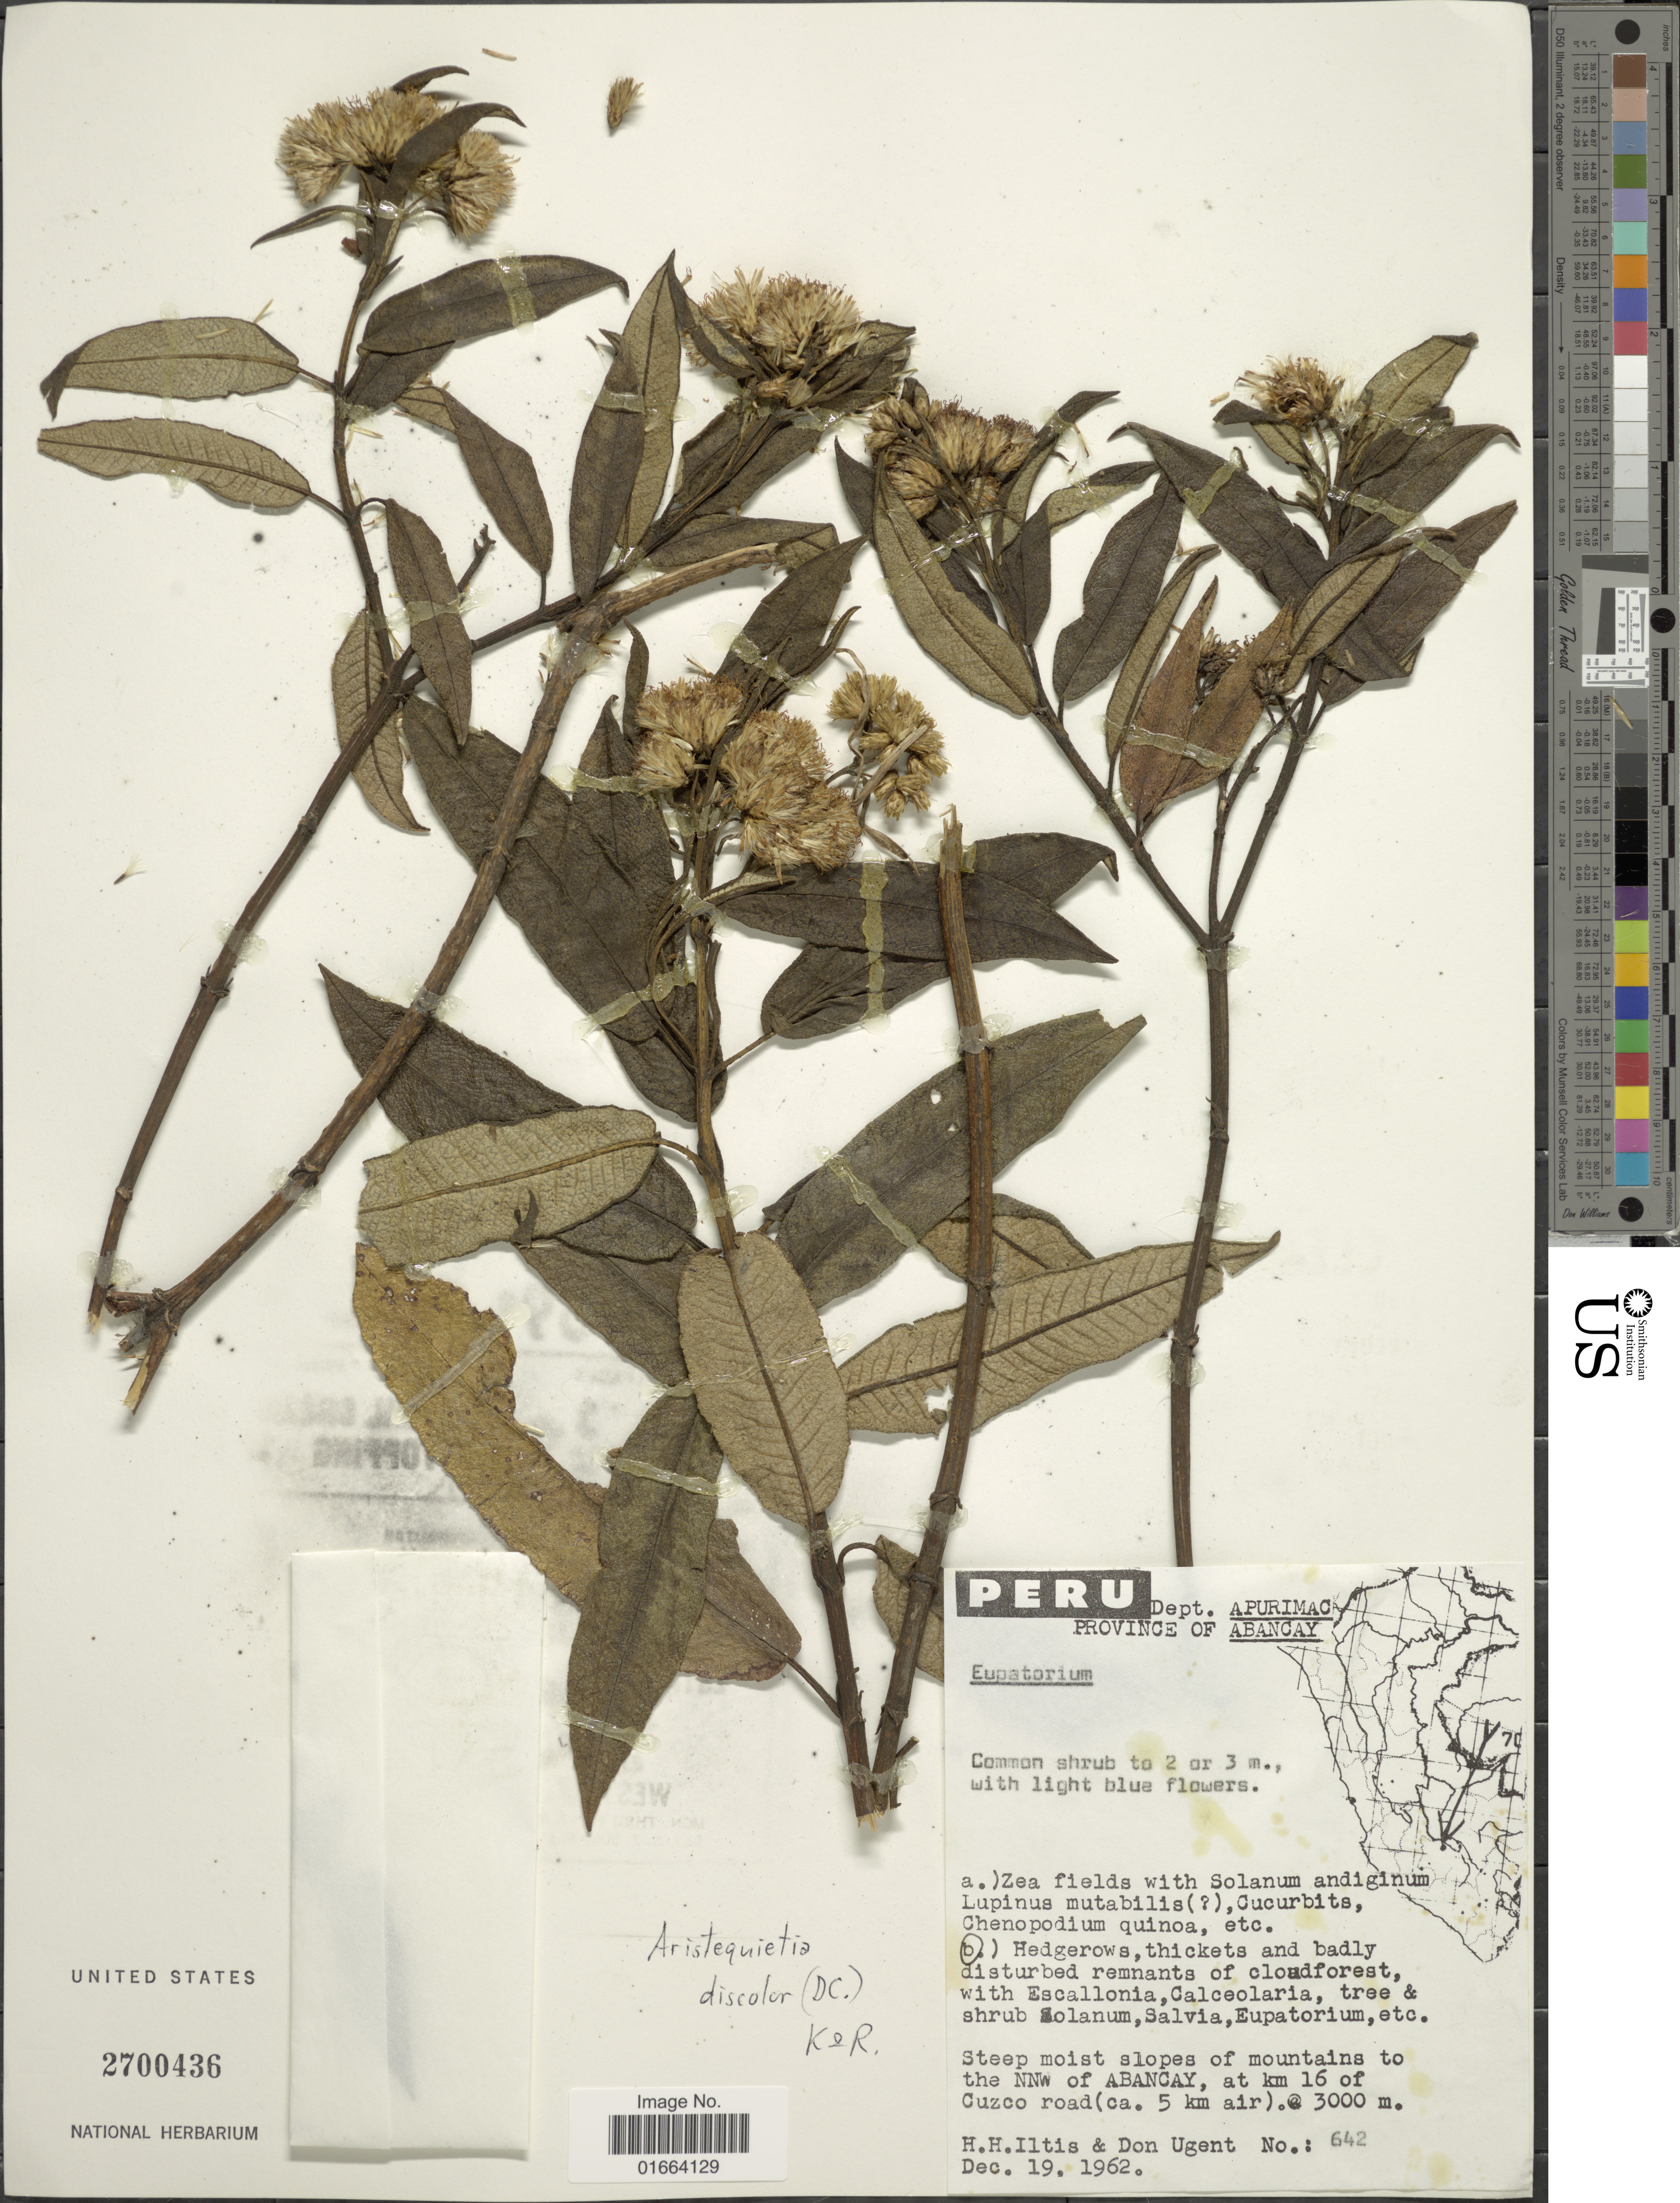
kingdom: Plantae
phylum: Tracheophyta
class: Magnoliopsida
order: Asterales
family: Asteraceae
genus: Aristeguietia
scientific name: Aristeguietia discolor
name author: (DC.) R.M. King & H. Rob.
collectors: H. H. Iltis & D. Ugent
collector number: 642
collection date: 1962-12-19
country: Peru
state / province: Apurímac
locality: Province of Abancay. Steep moist slopes of mountains to the NNW of Abancay, at km 16 of Cuzco road (ca. 5 km air)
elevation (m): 3000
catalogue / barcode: US 2700436